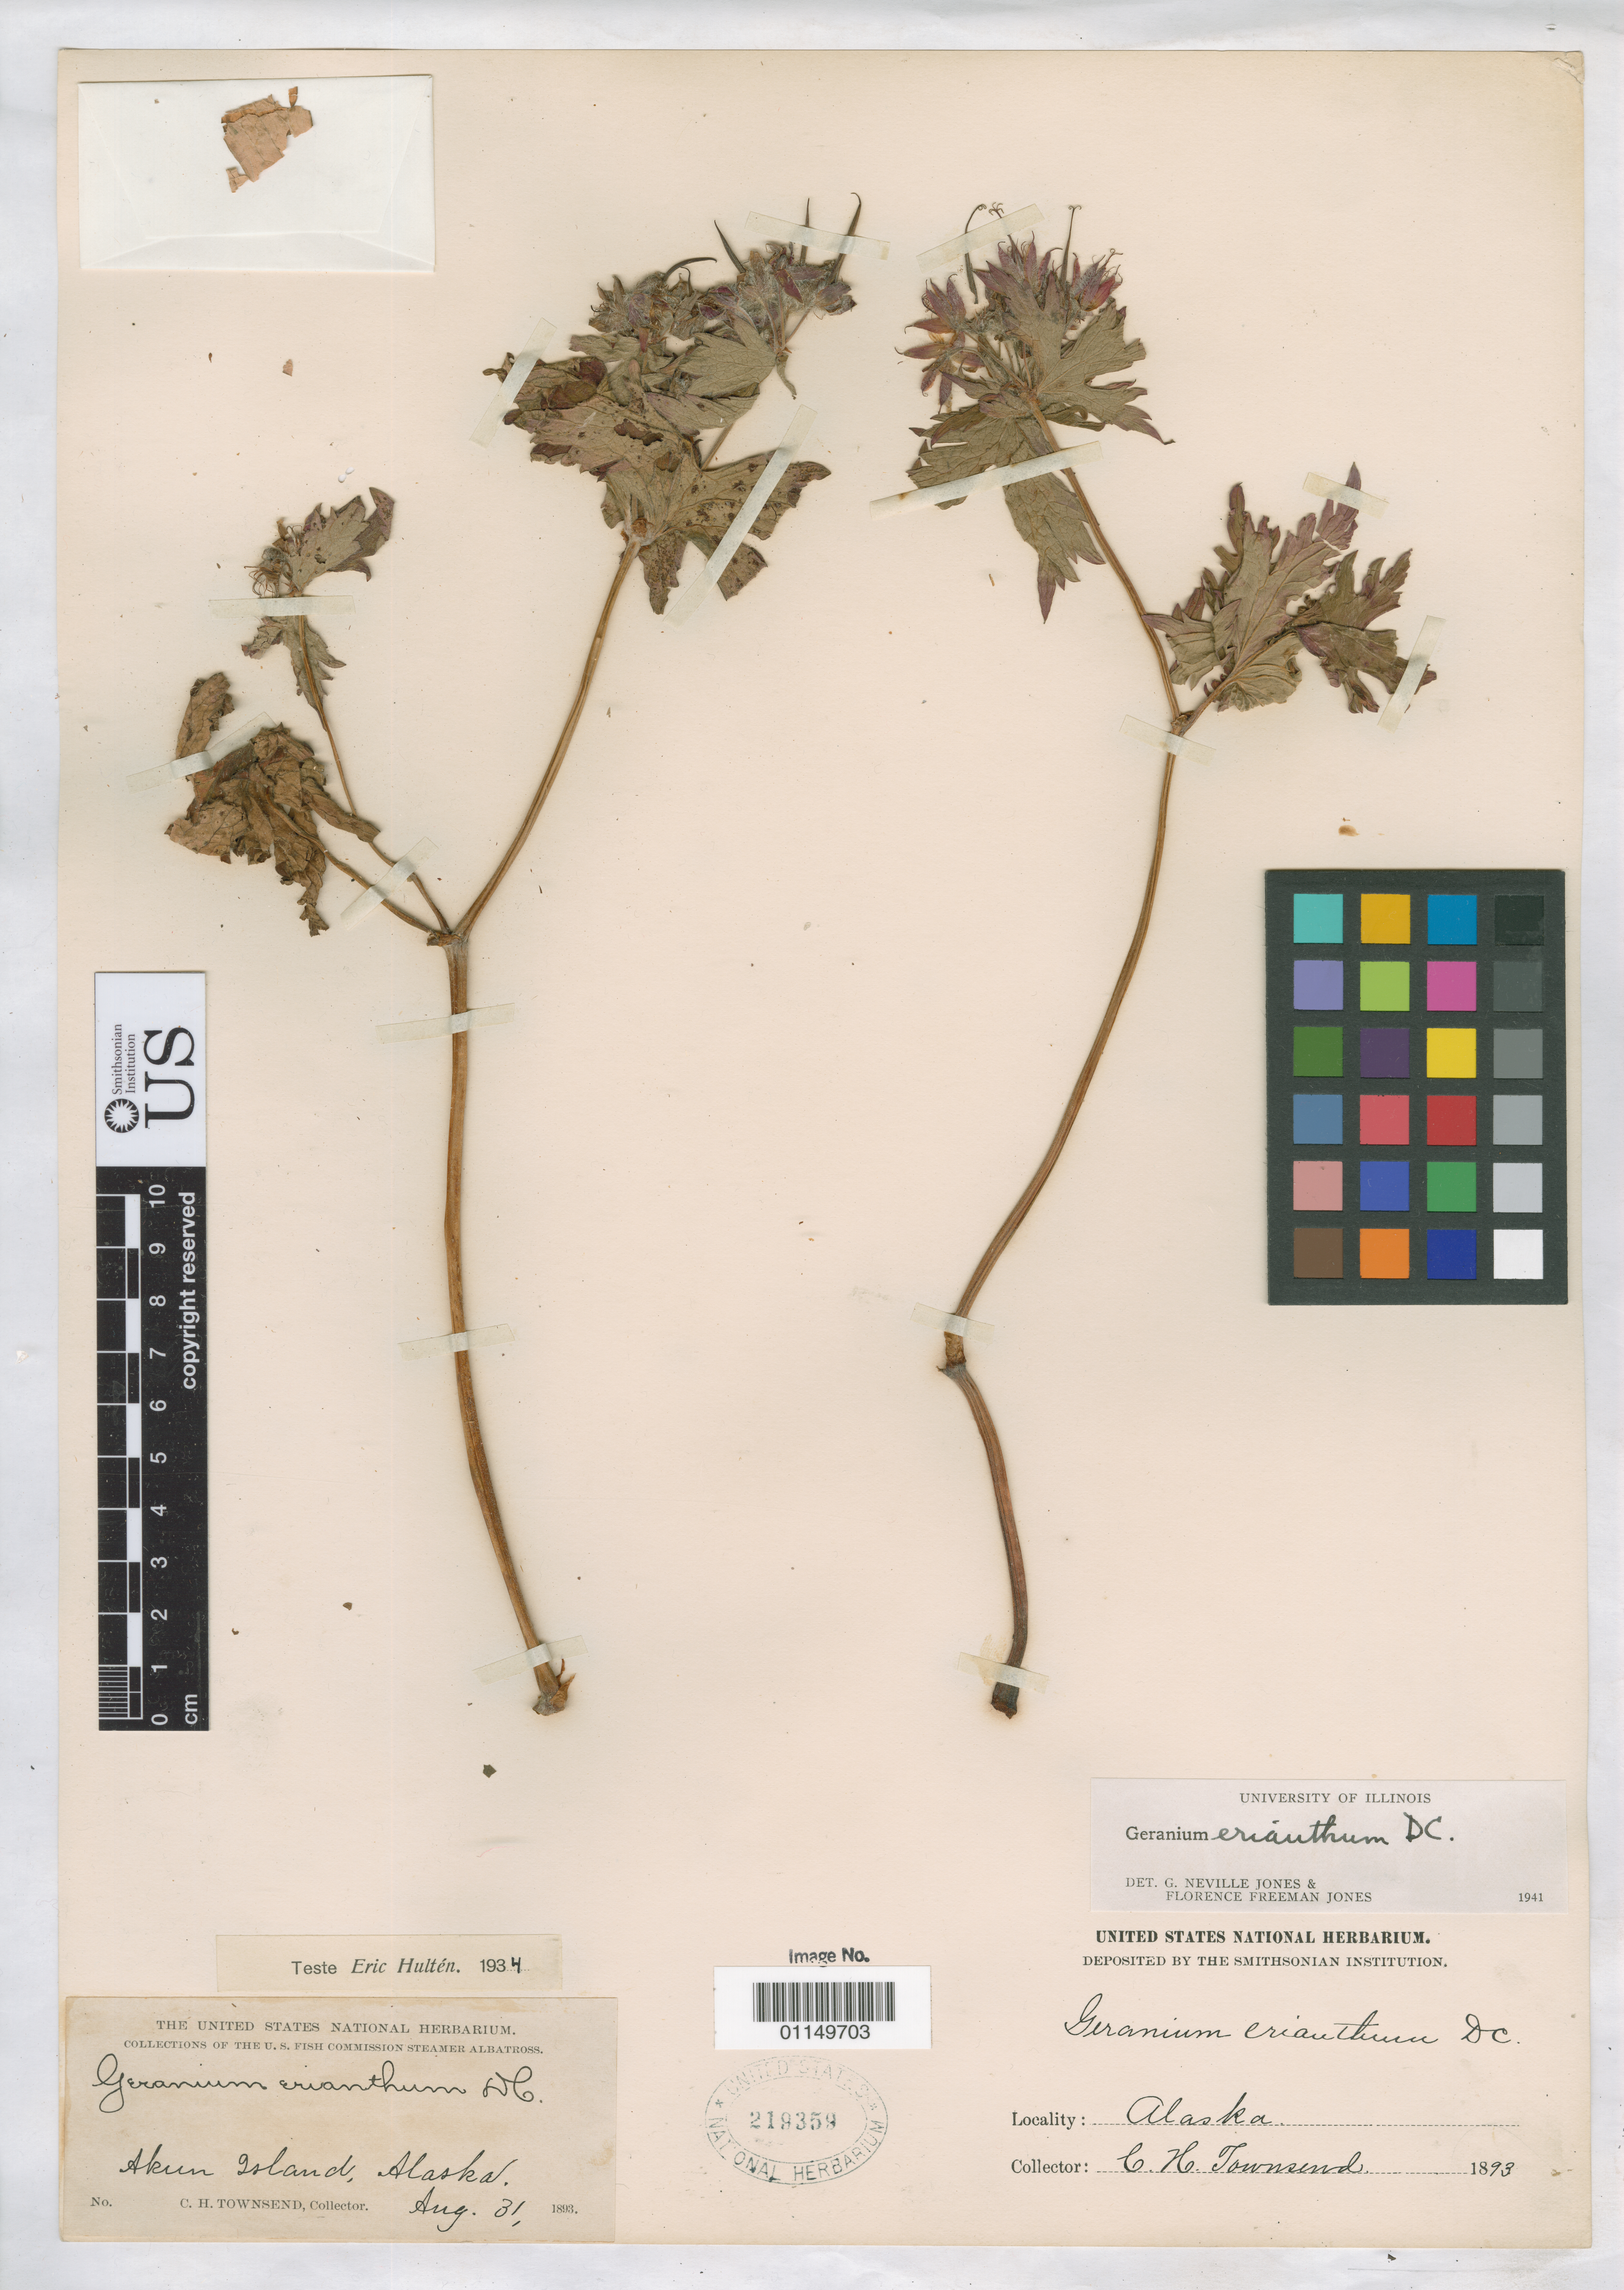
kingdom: Plantae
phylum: Tracheophyta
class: Magnoliopsida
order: Geraniales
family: Geraniaceae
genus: Geranium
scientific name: Geranium erianthum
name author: DC.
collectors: C. H. Townsend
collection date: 1893-08-31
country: United States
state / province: Alaska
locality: Akun Island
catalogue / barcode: US 219359